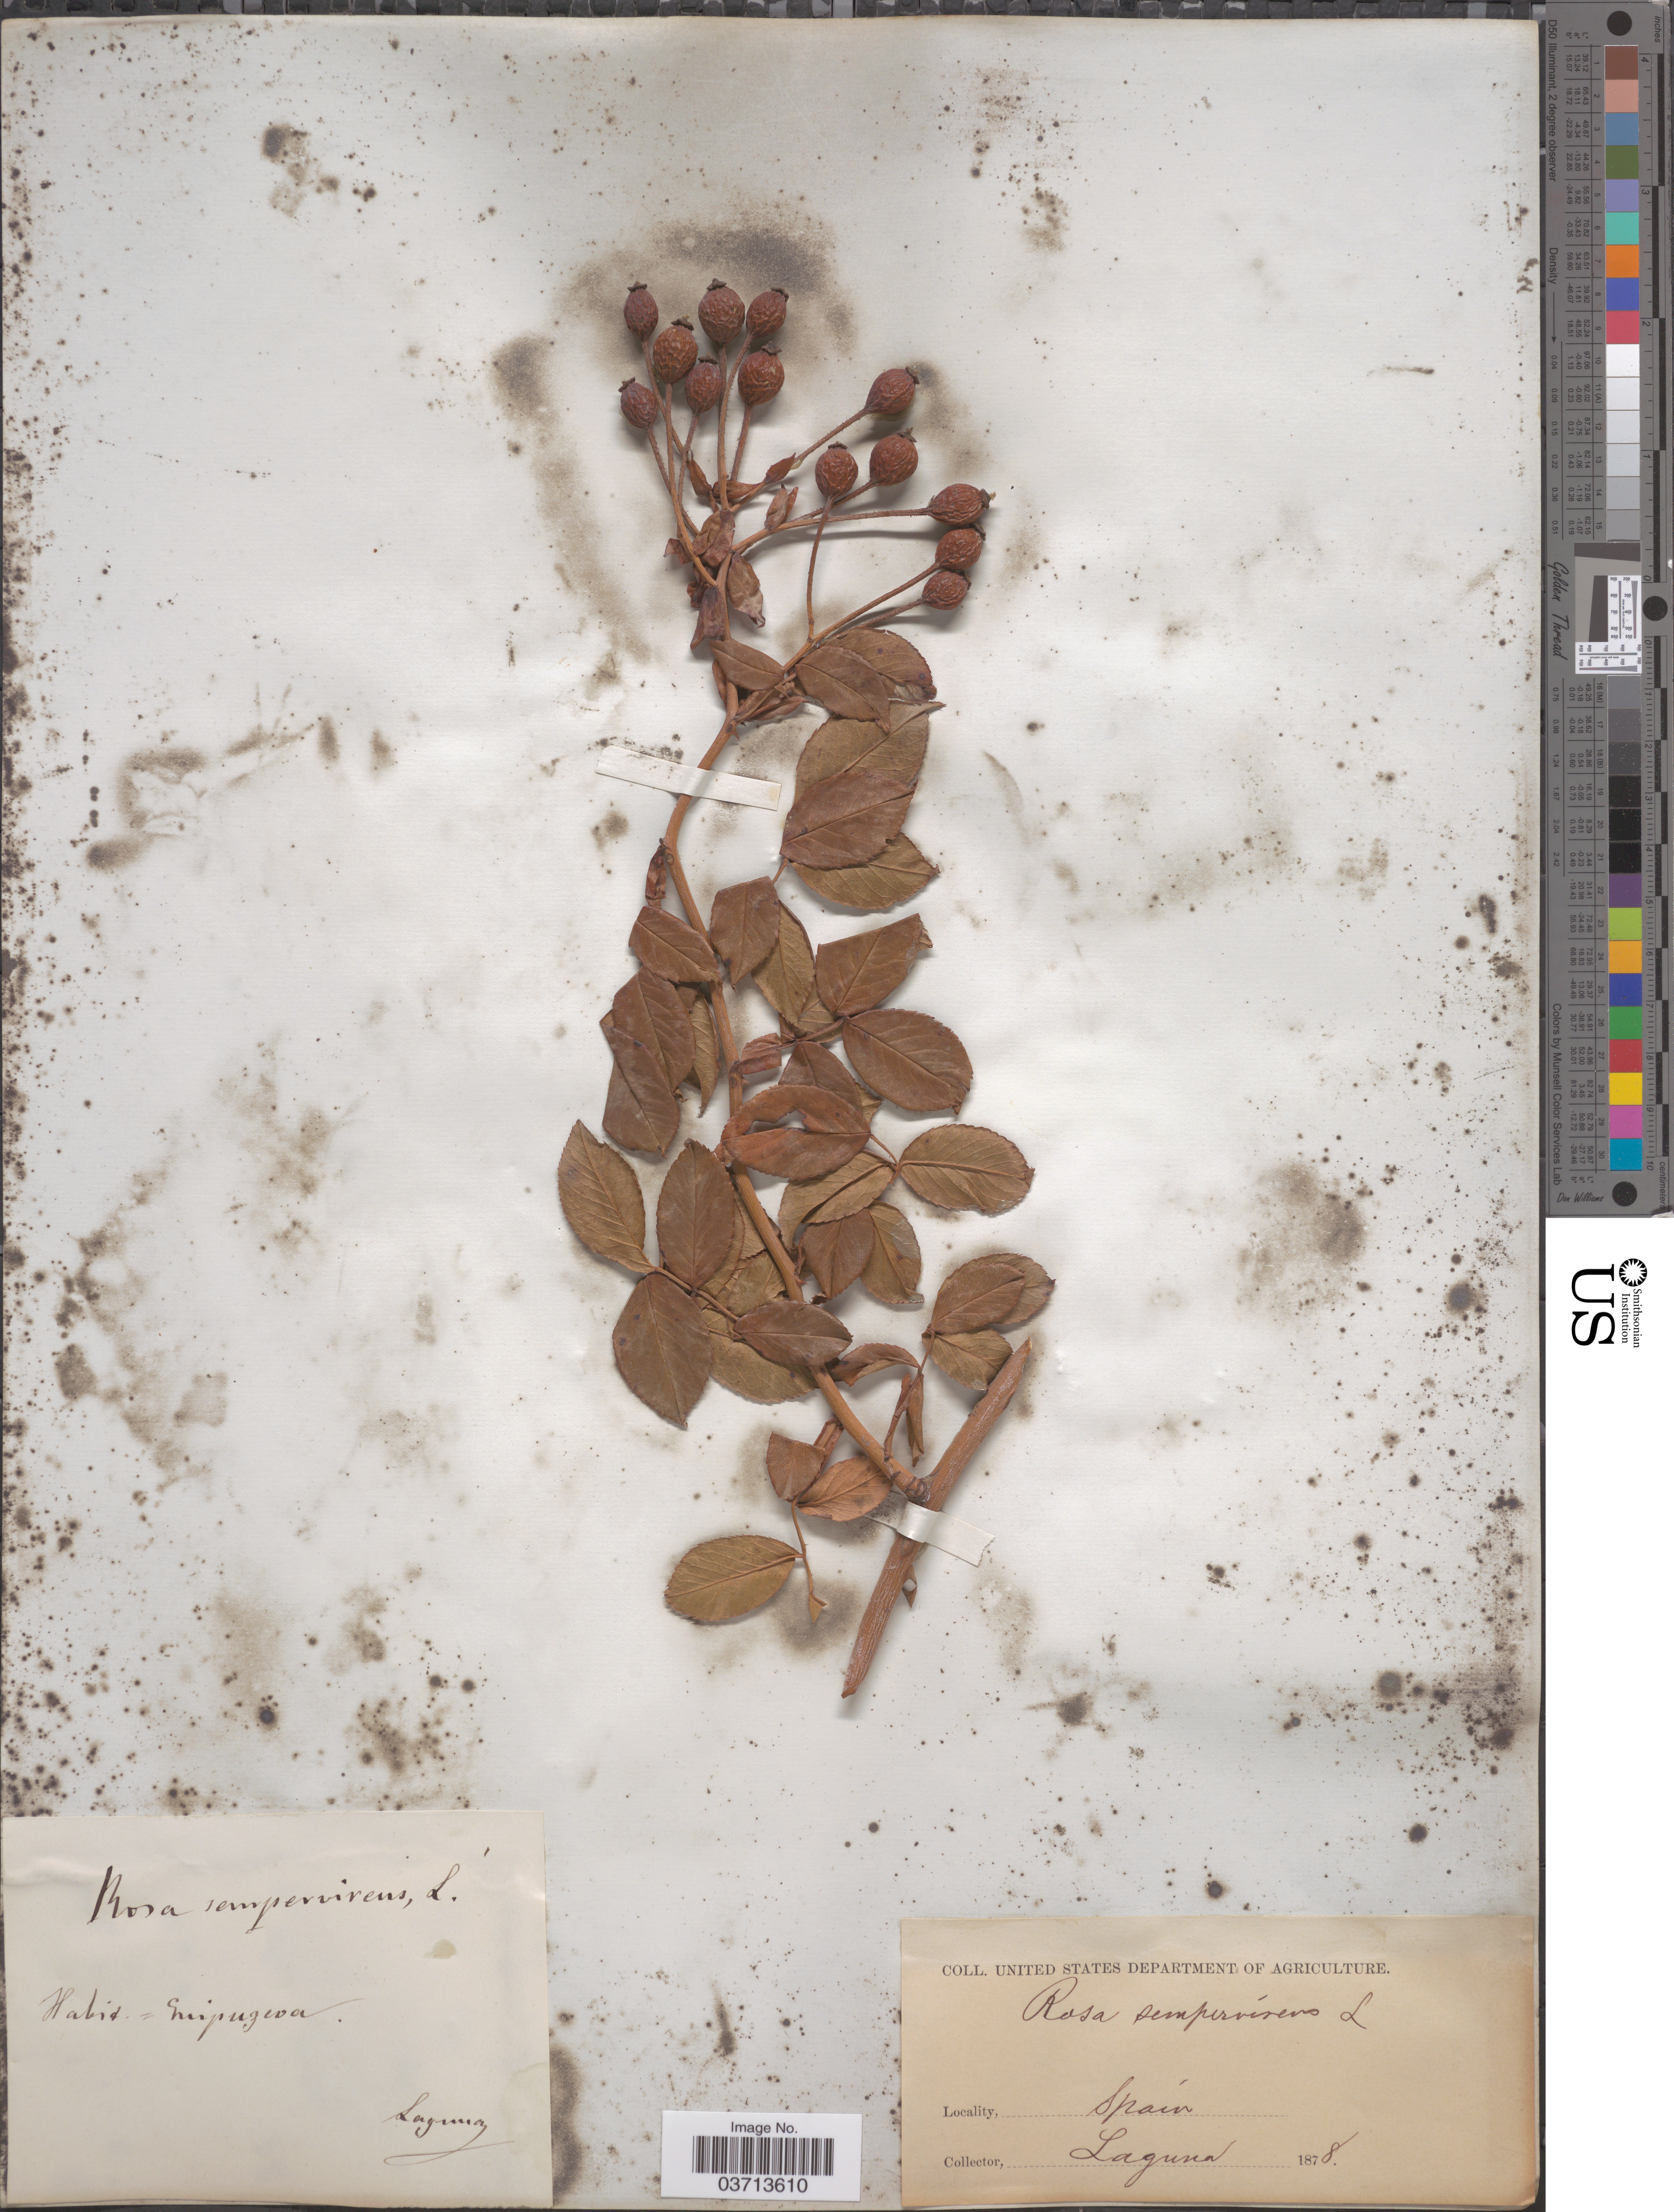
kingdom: Plantae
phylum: Tracheophyta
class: Magnoliopsida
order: Rosales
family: Rosaceae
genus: Rosa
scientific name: Rosa sempervirens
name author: L.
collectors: -. Laguna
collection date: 1878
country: Spain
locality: [illegible text]zeva.